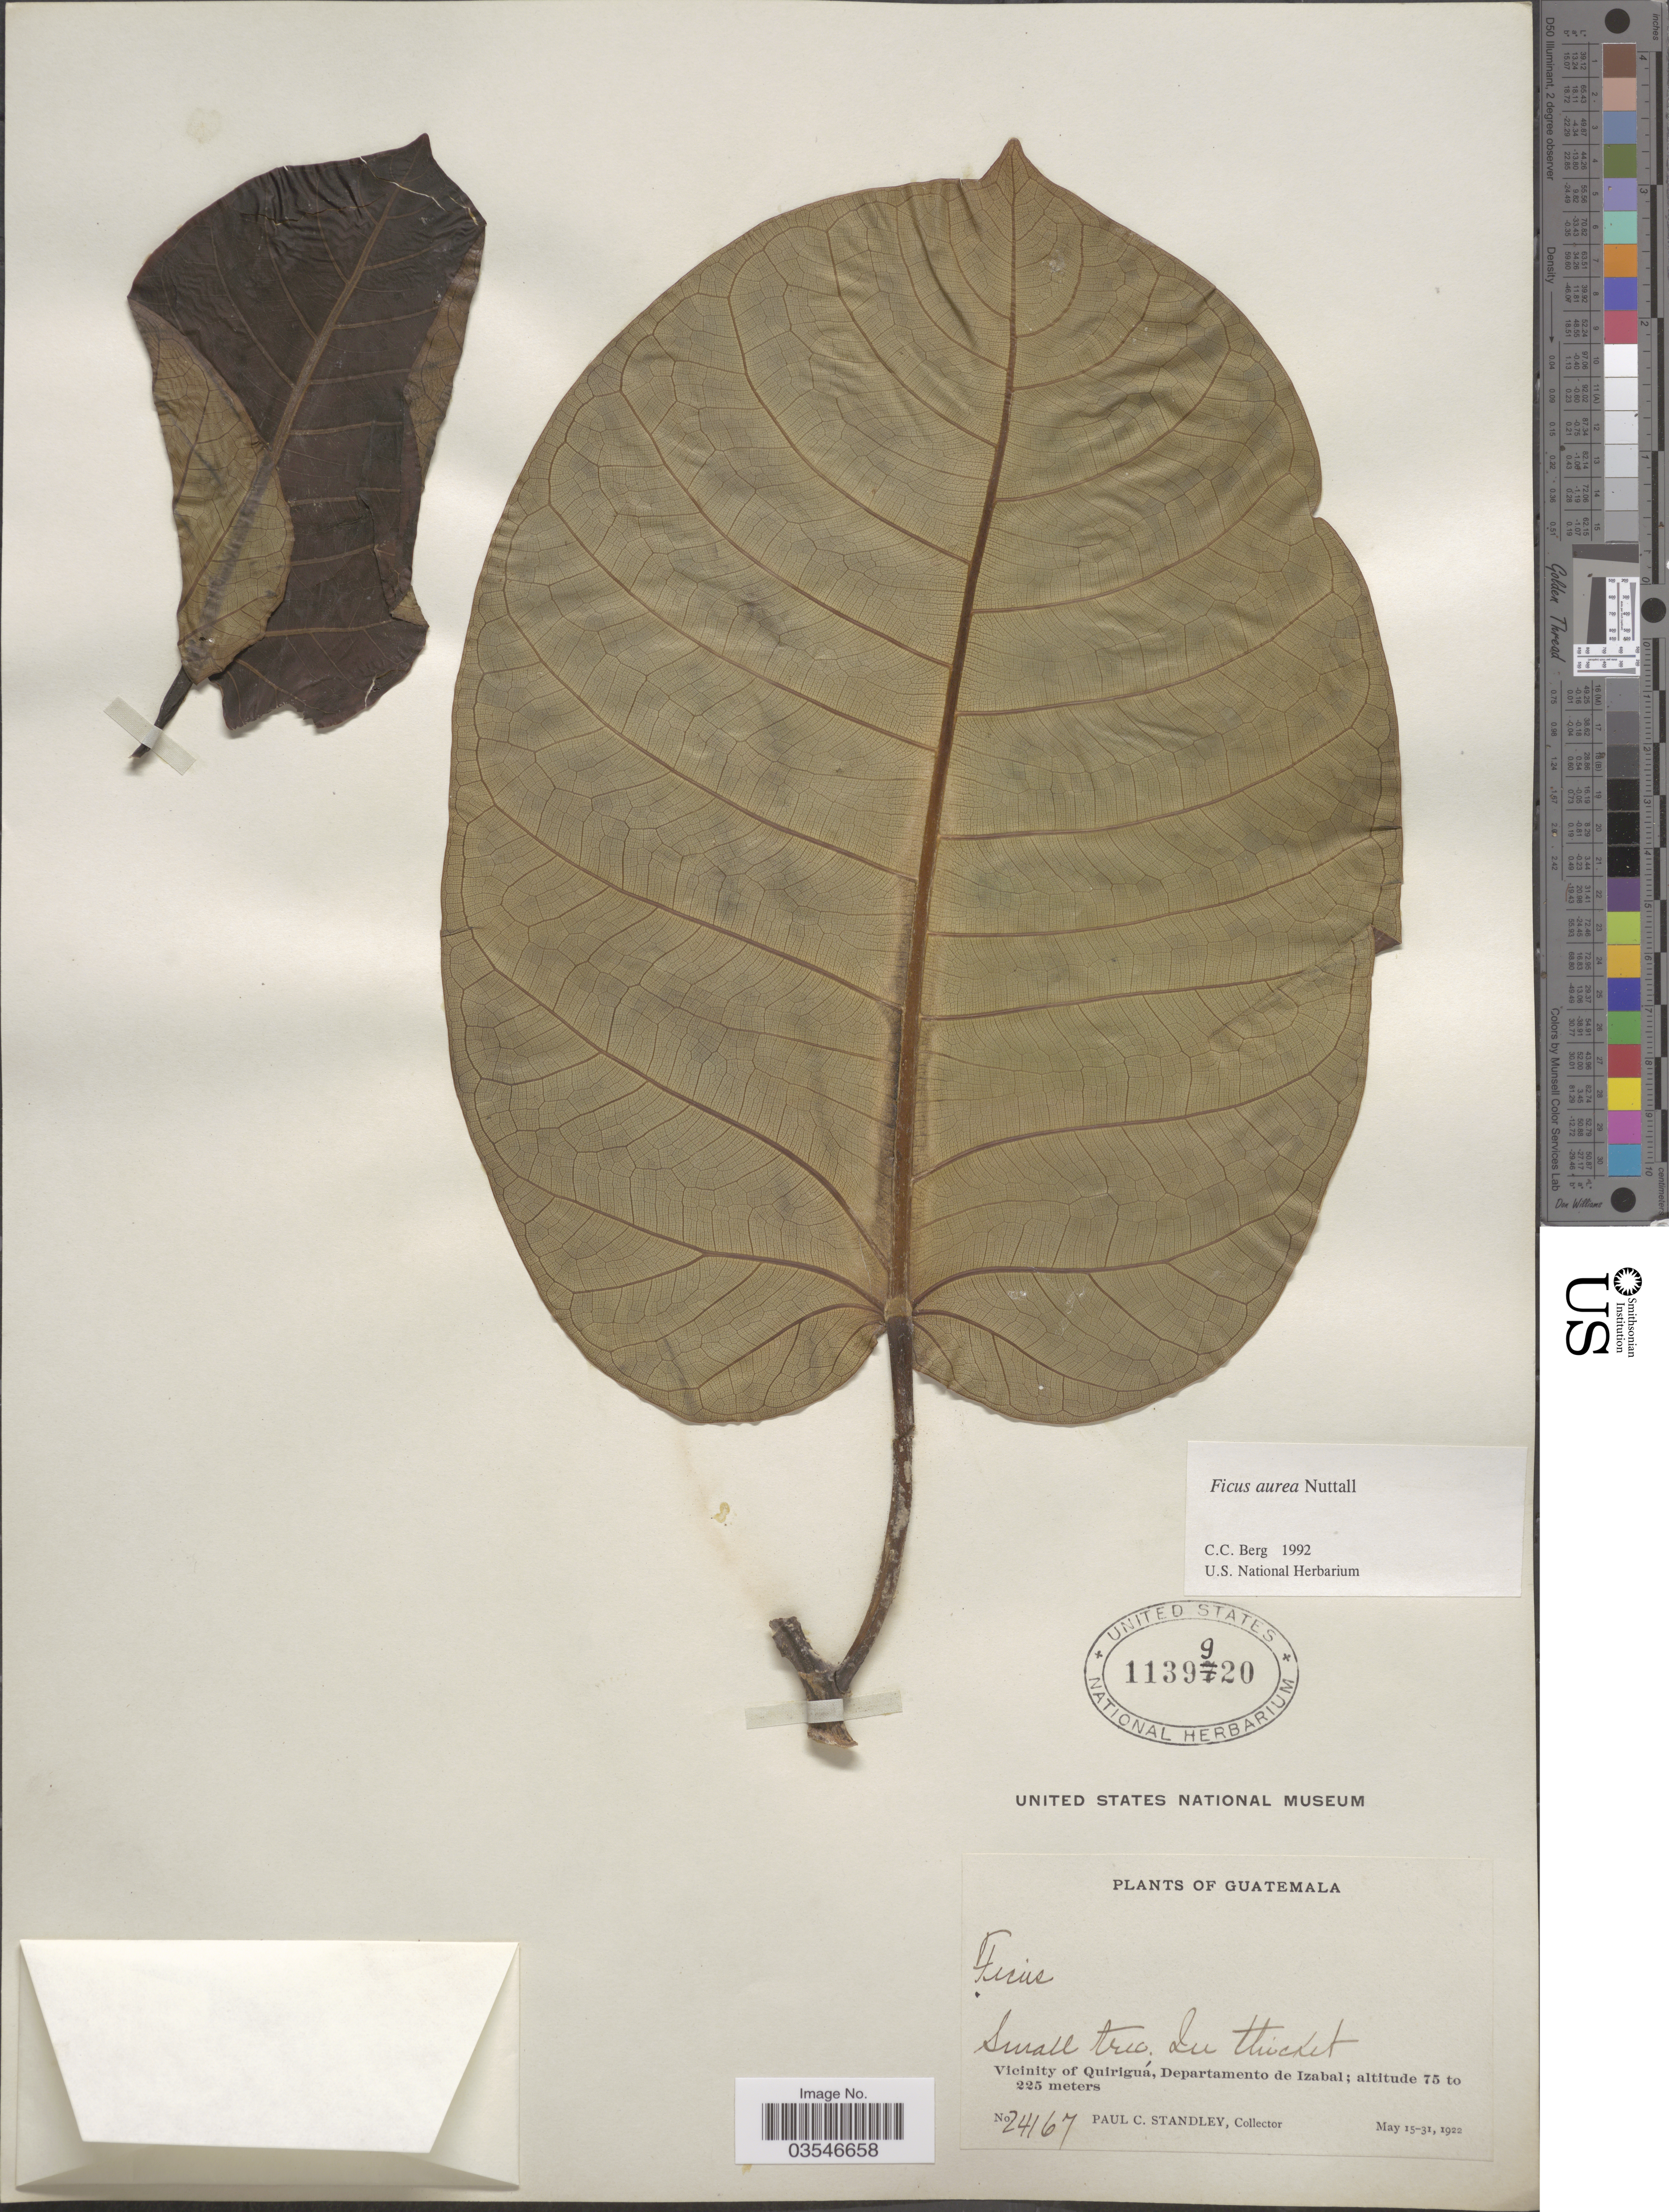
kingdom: Plantae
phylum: Tracheophyta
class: Magnoliopsida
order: Rosales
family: Moraceae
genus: Ficus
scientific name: Ficus aurea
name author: Nutt.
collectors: P. C. Standley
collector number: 24167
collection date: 1922-05-15/1922-05-31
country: Guatemala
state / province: Izabal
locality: Vicinity of Quiriguá, Departamento de Izabal.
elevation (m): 75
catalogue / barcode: US 1139920